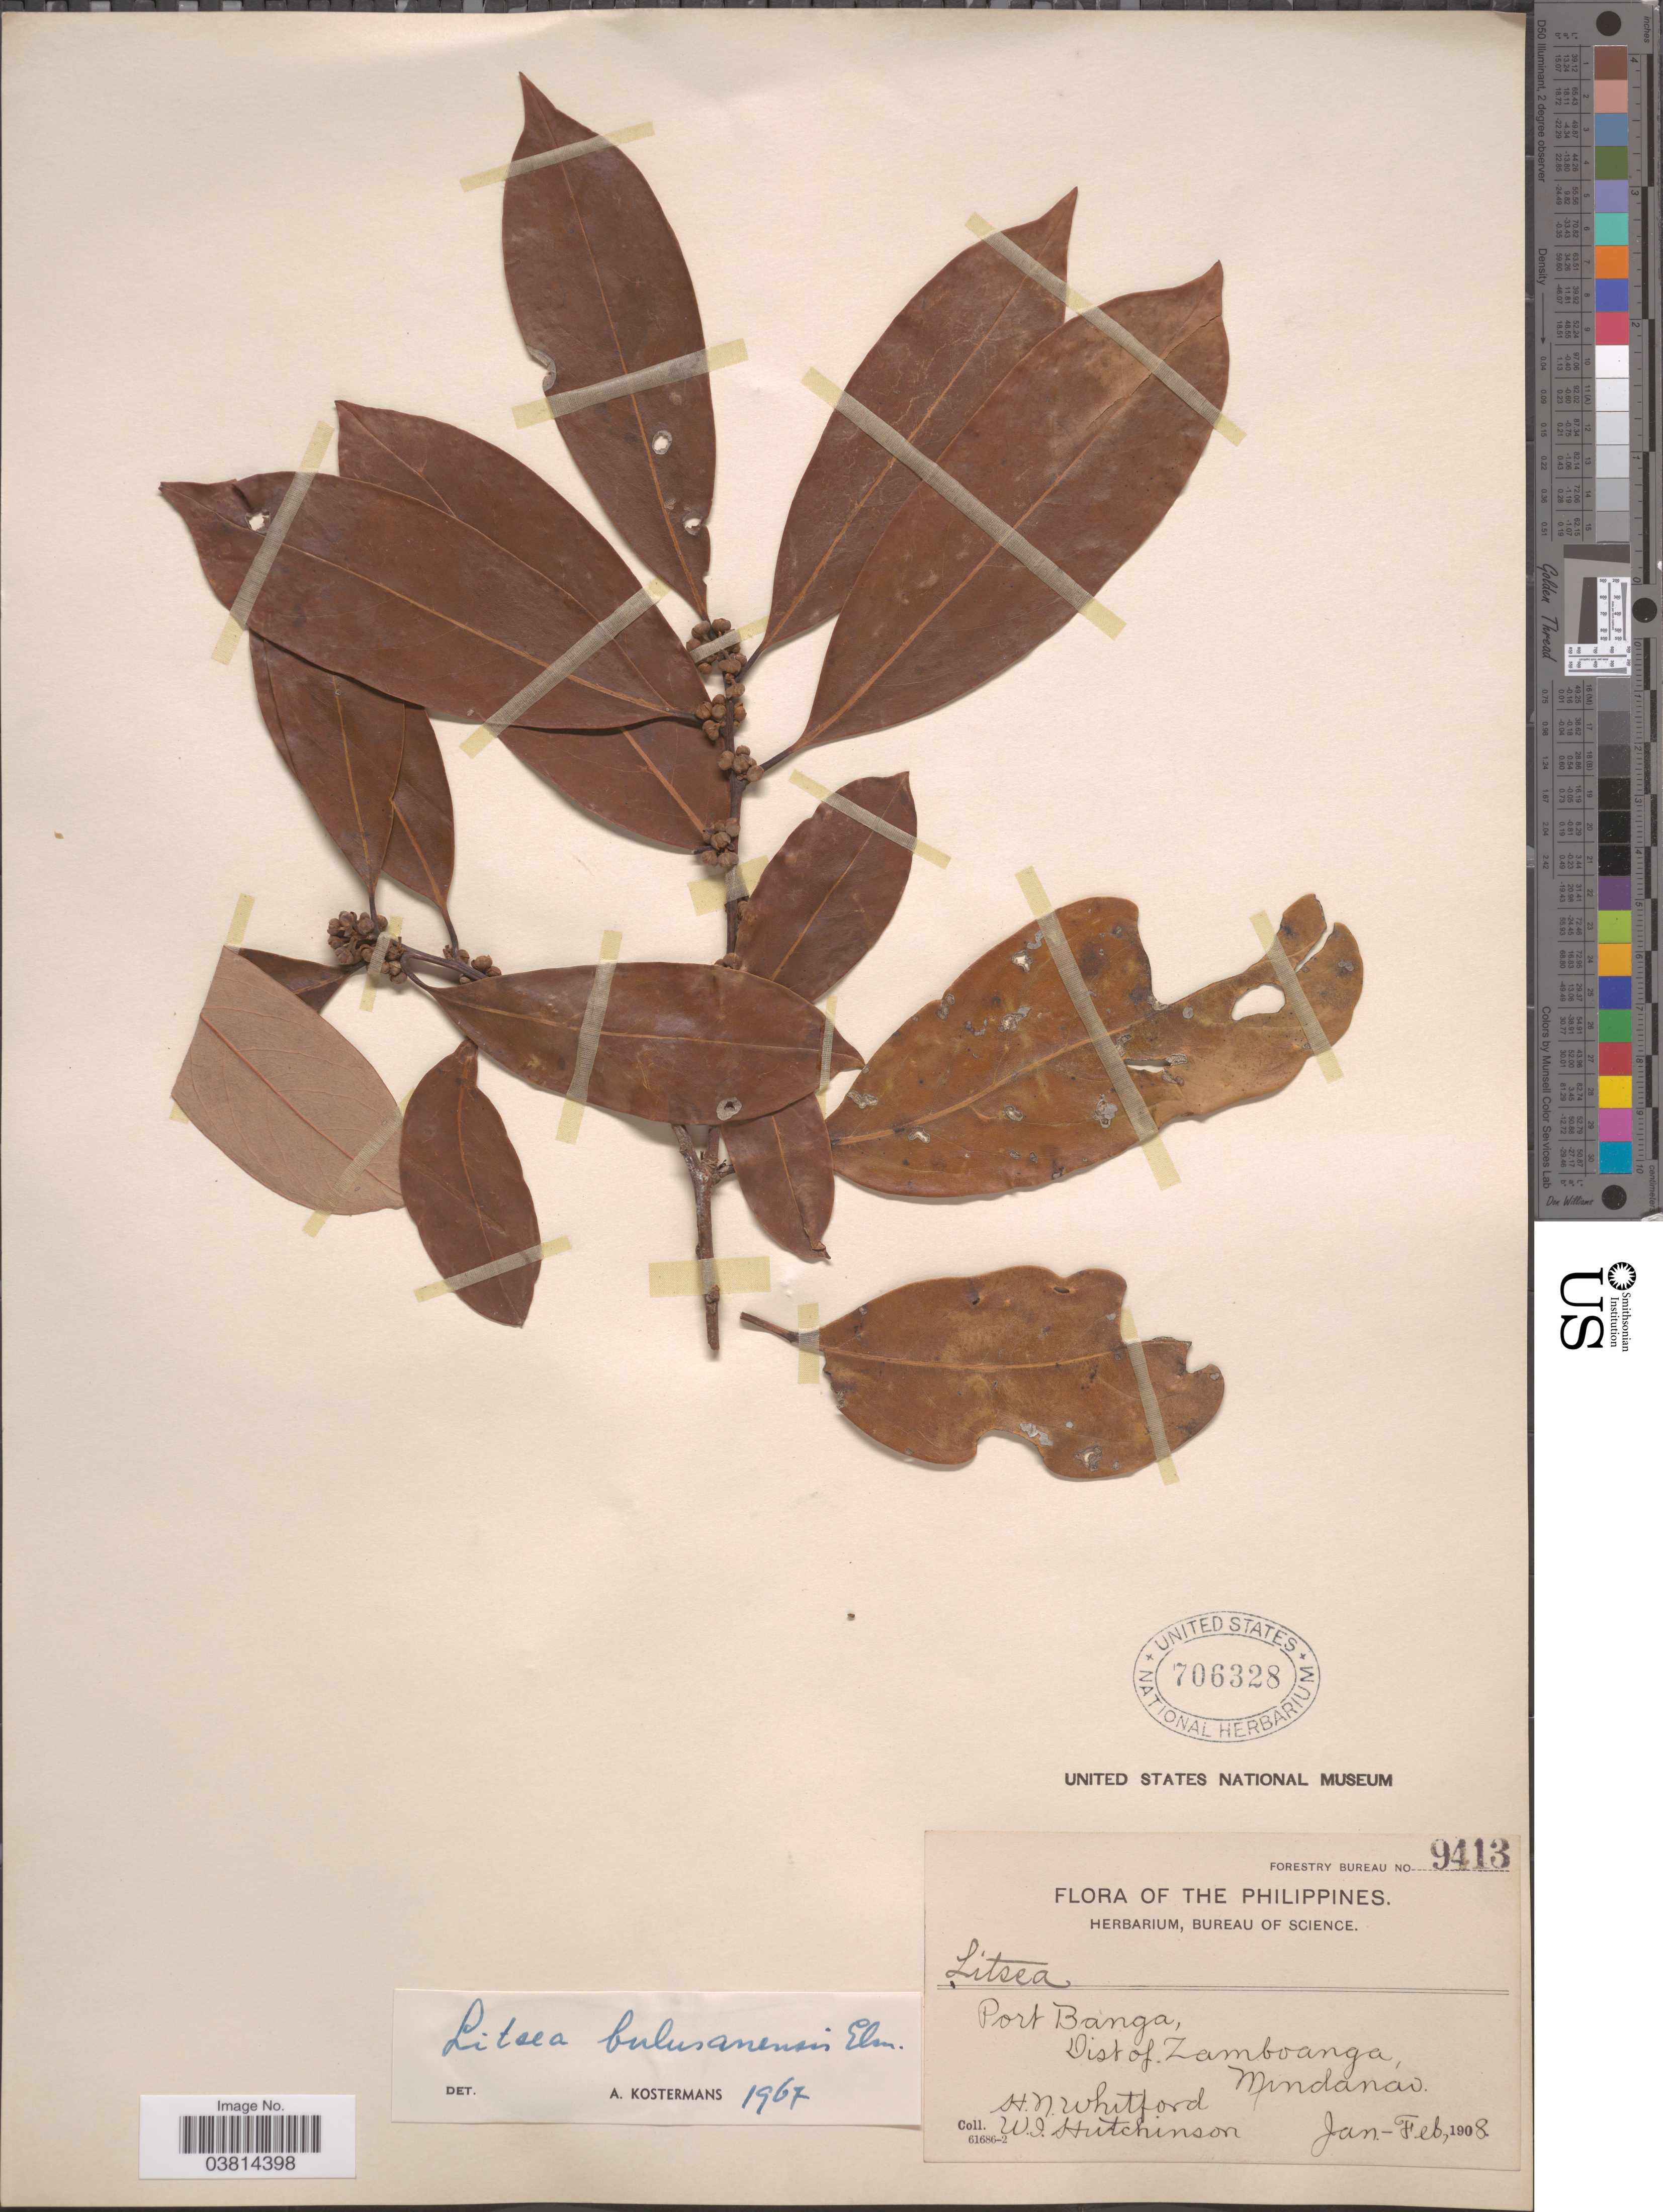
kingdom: Plantae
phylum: Tracheophyta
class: Magnoliopsida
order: Laurales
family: Lauraceae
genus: Litsea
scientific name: Litsea bulusanensis Elmer, nom. inval.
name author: Elmer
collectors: H. N. Whitford & W. I. Hutchinson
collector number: Forestry Bureau 9413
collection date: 1908-01/1908-02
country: Philippines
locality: Port Banga, Dist of Zamboanga, Mindanao.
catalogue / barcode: US 706328